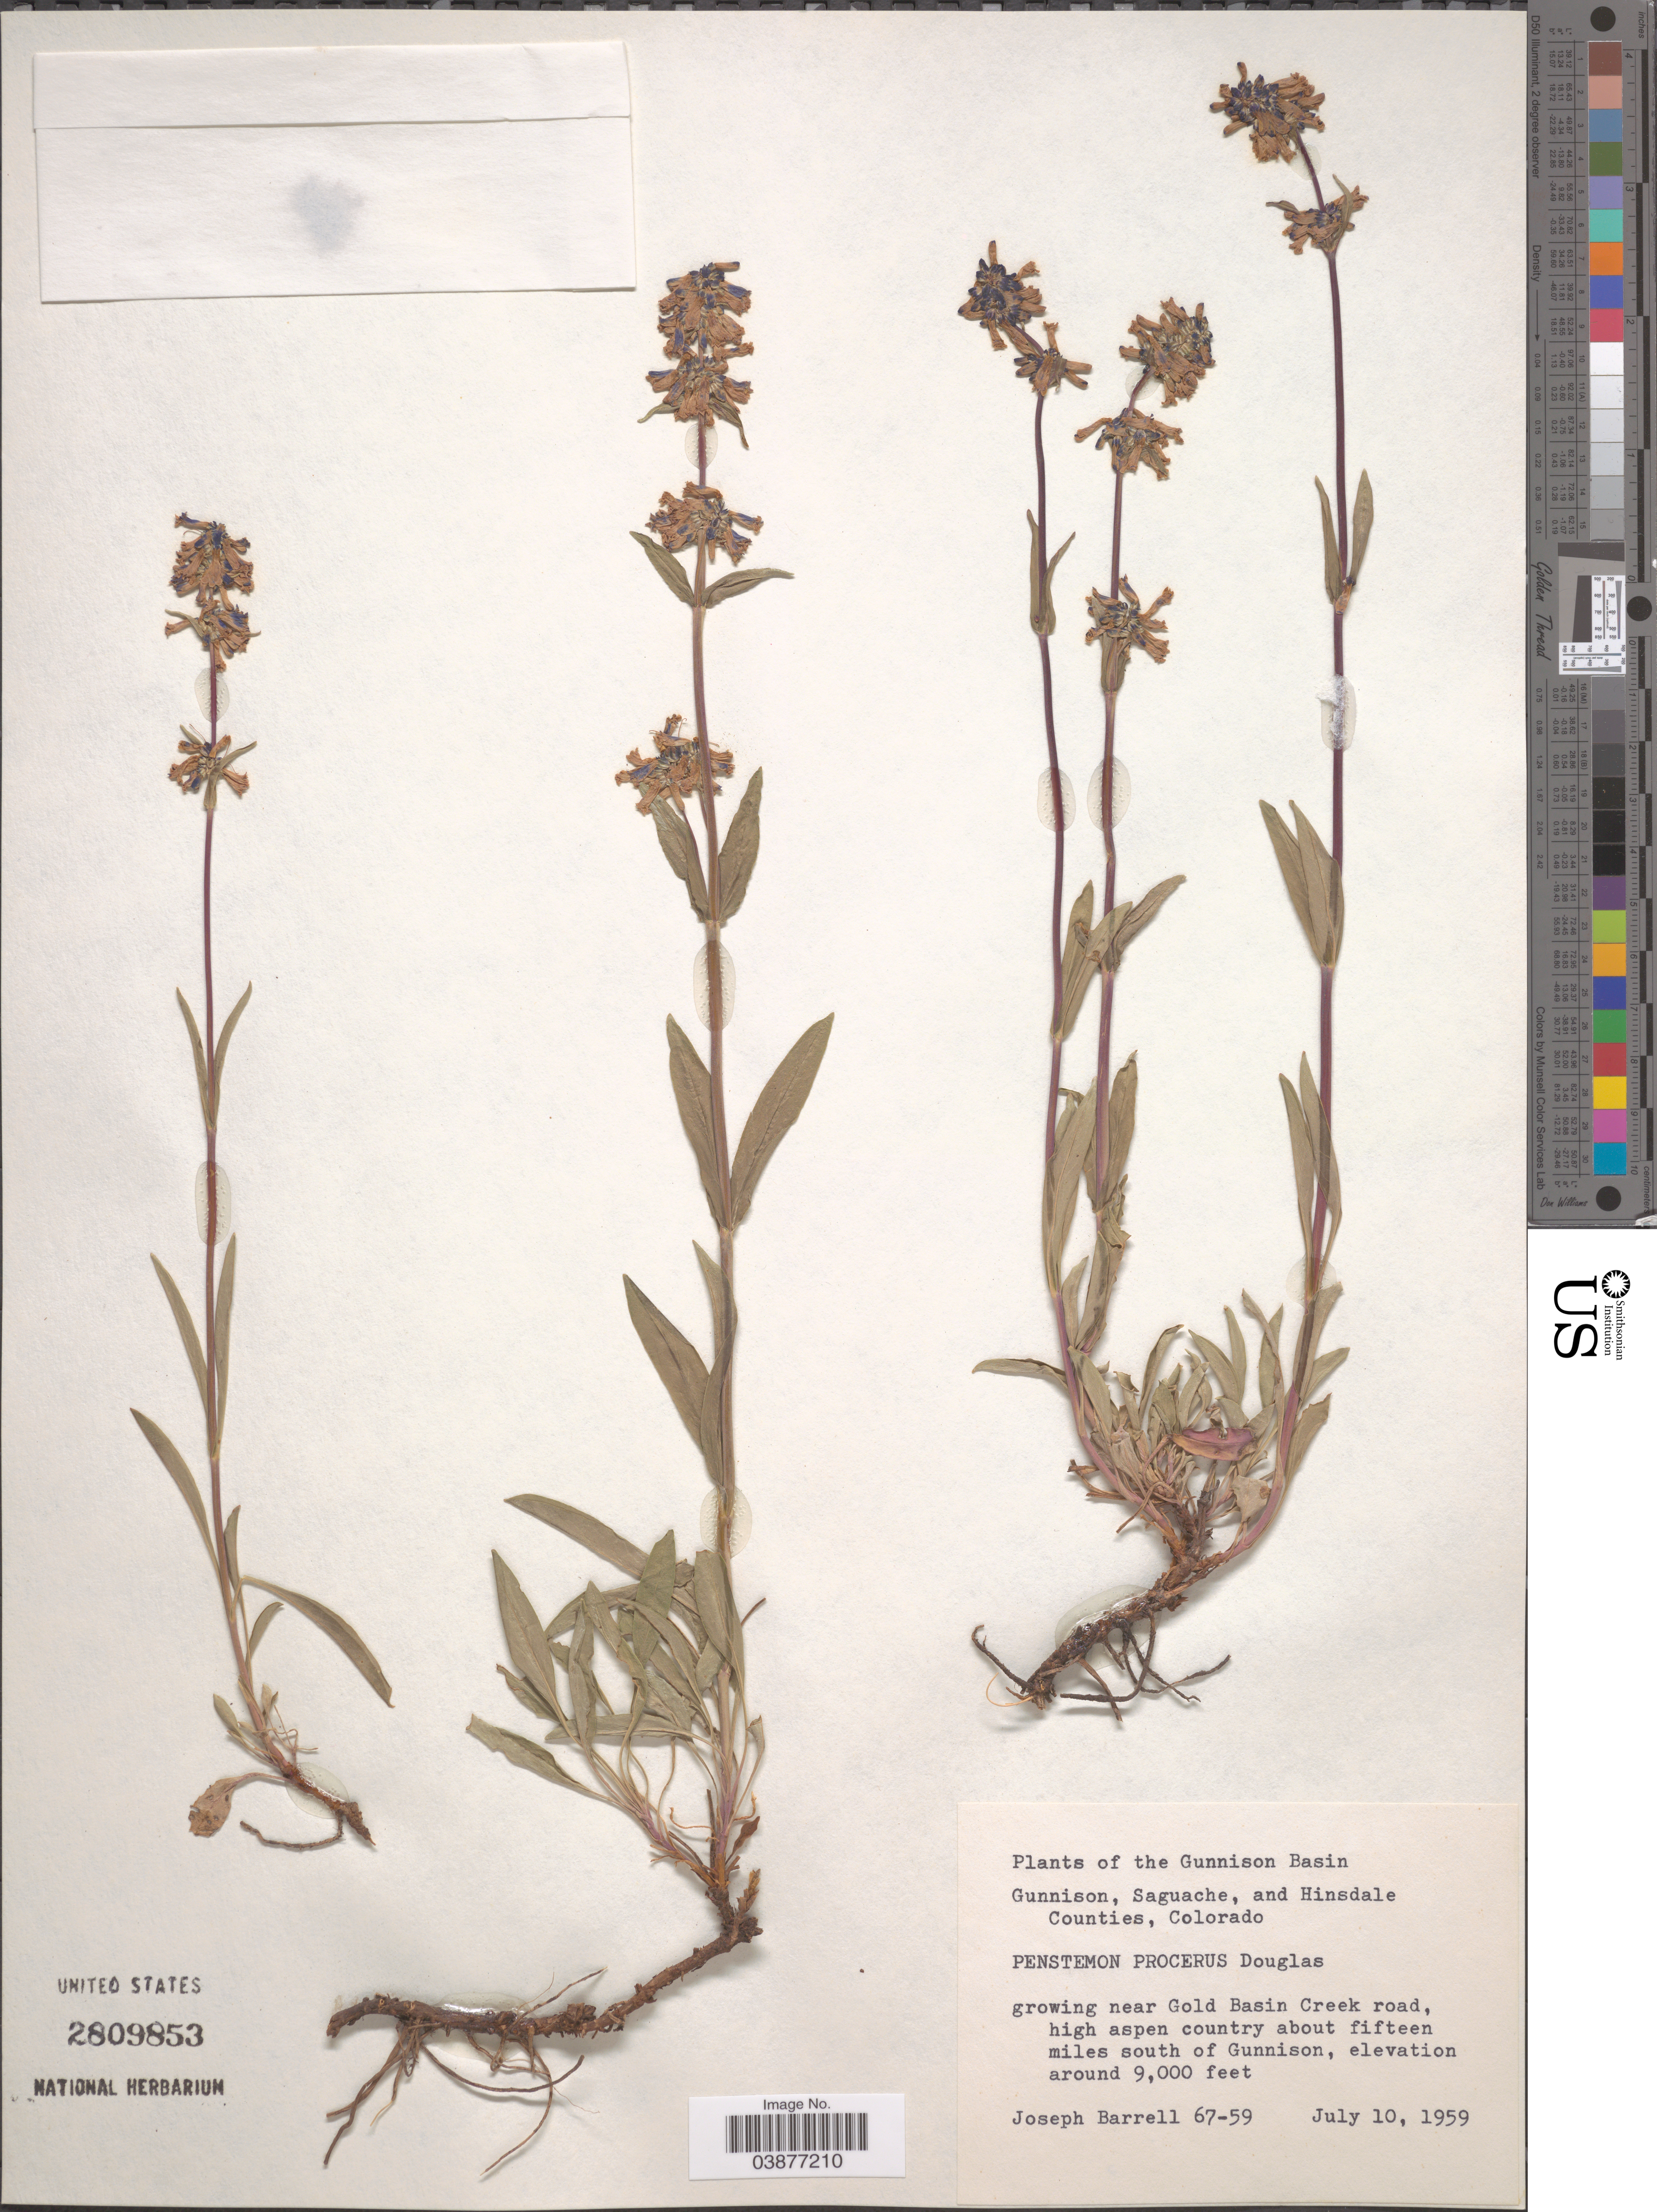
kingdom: Plantae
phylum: Tracheophyta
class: Magnoliopsida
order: Lamiales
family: Plantaginaceae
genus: Penstemon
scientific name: Penstemon procerus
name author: Douglas ex Graham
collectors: J. Barrell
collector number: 67-59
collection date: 1959-07-10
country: United States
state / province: Colorado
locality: The Gunnison Basin. Gunnison, Saguache, and Hinsdale Counties. Near Gold Basin Creek road, high aspen country about fifteen miles south of Gunnison.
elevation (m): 2743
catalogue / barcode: US 2809853